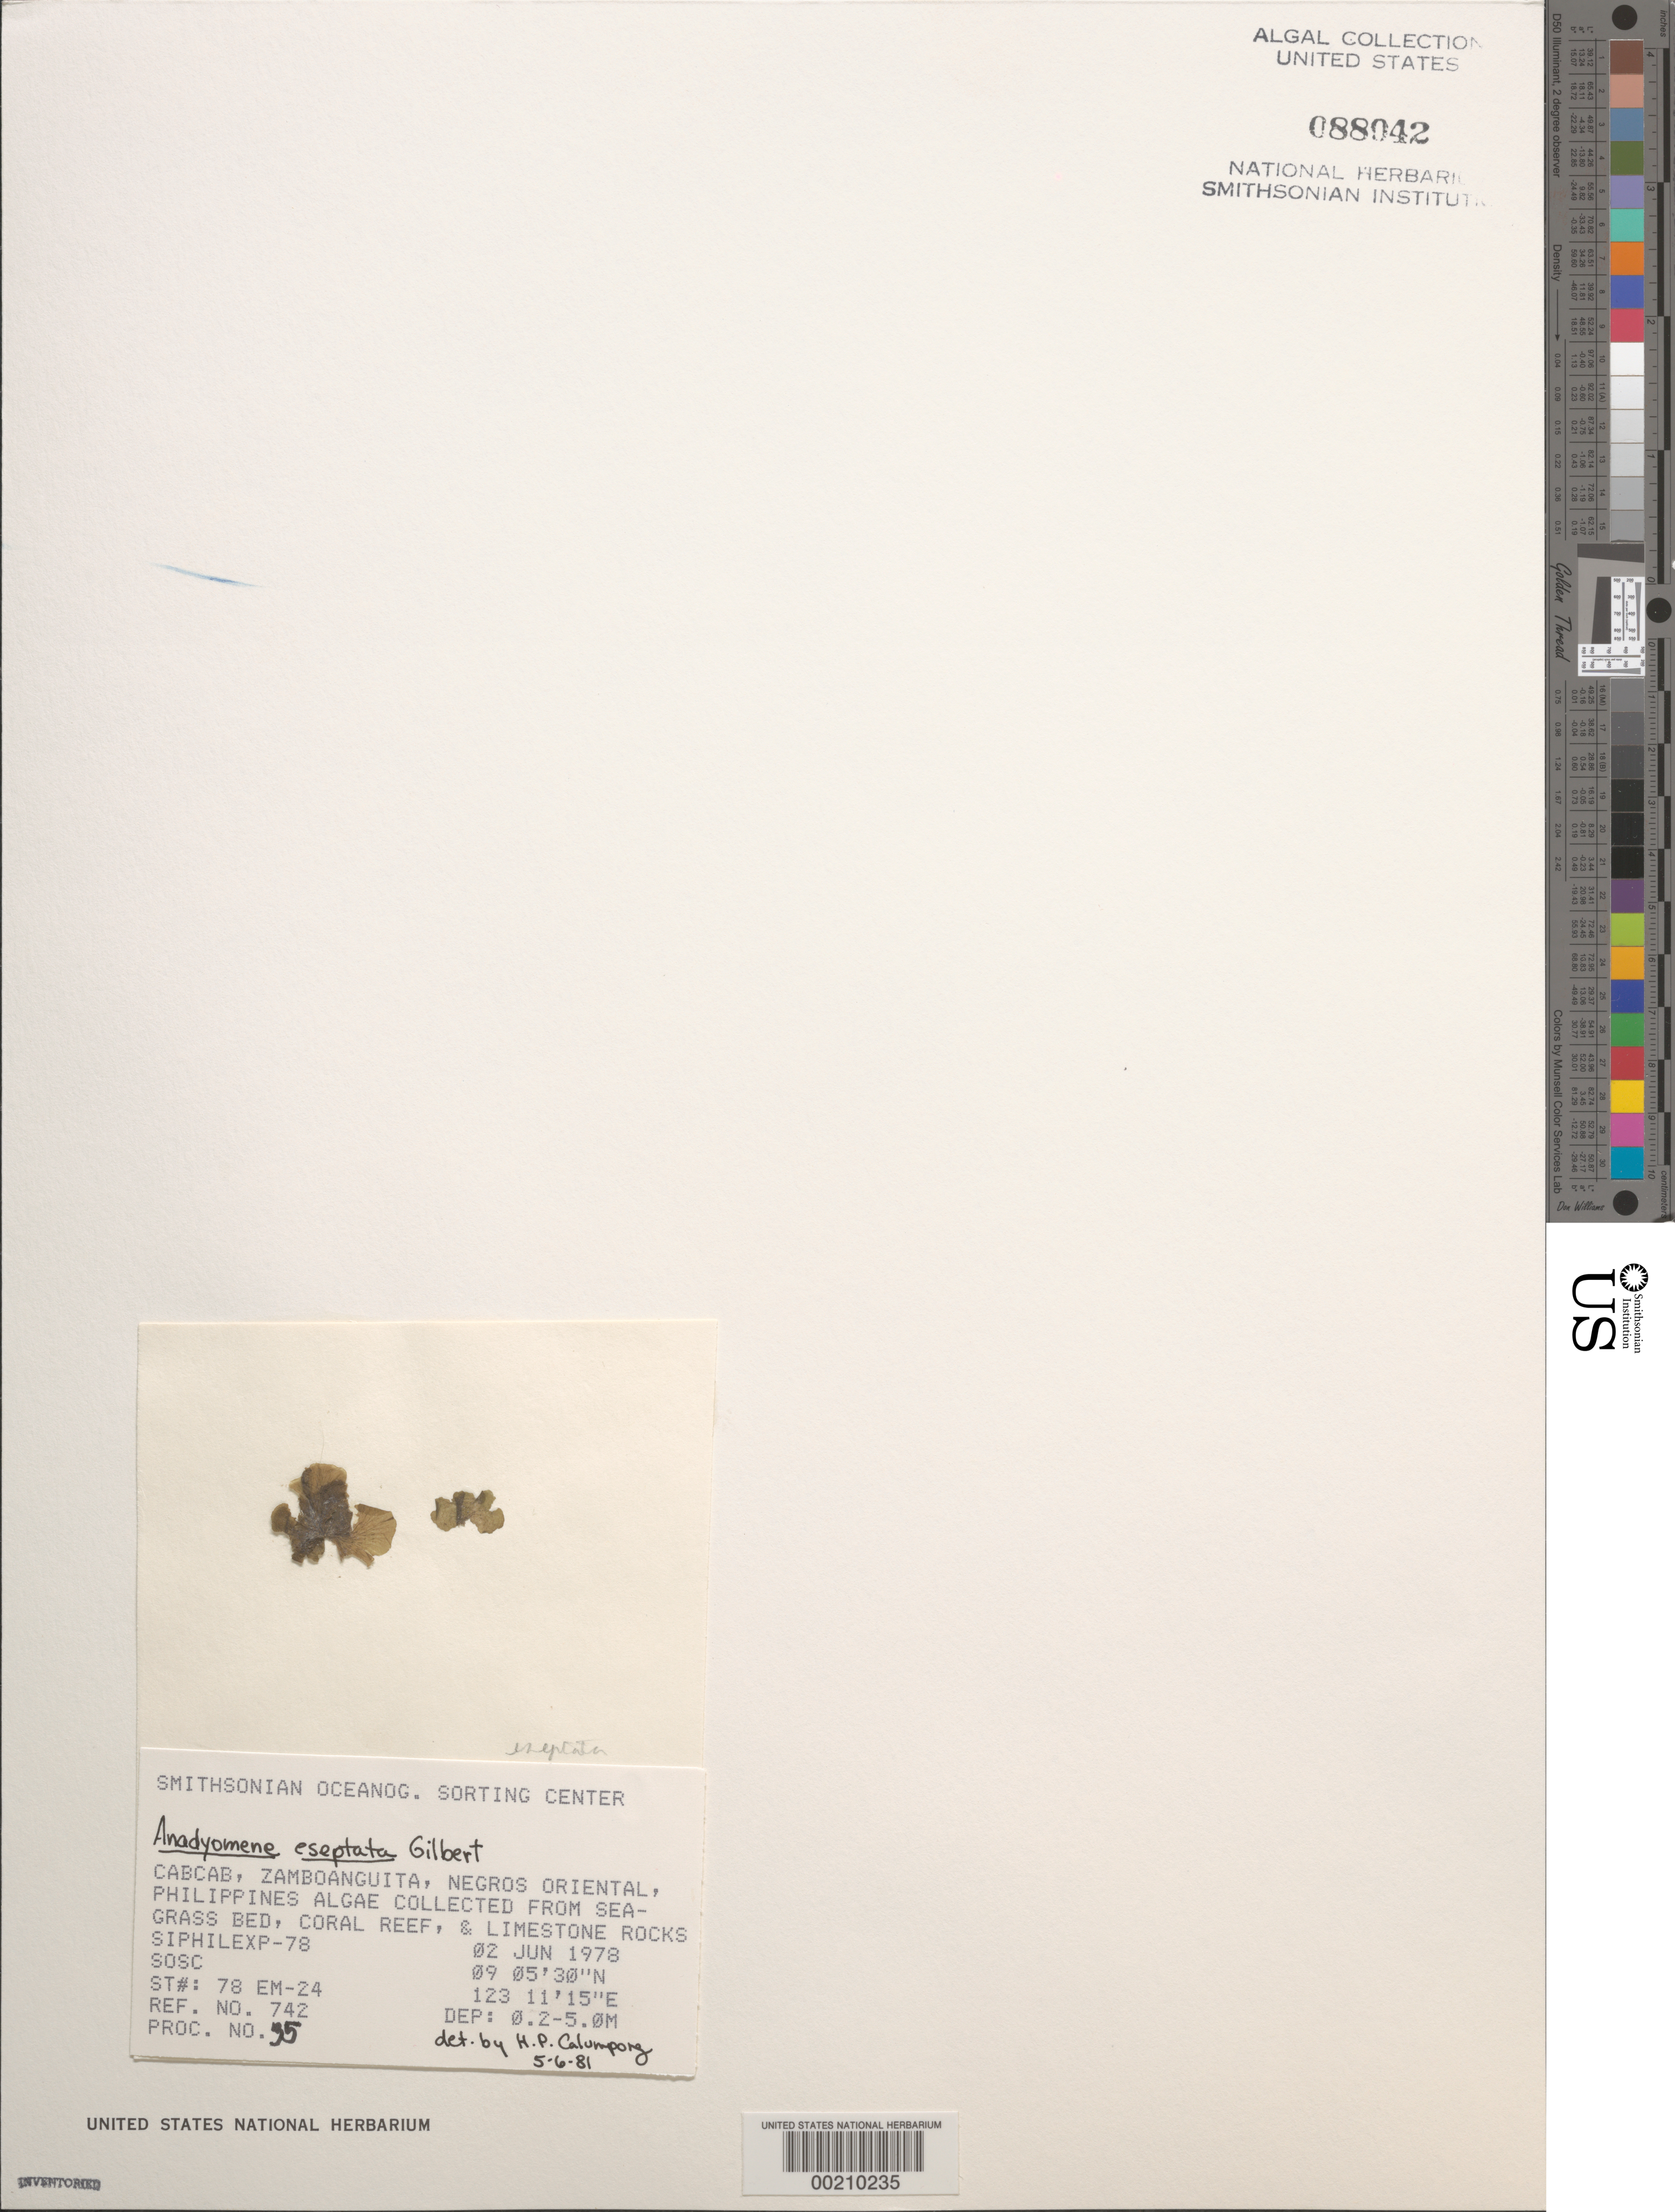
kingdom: Plantae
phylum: Chlorophyta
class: Ulvophyceae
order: Cladophorales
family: Anadyomenaceae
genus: Anadyomene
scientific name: Anadyomene eseptata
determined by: Calumpong, H. P.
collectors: SOSC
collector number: Station 78 Em-24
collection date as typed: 02 Jun 1978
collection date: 1978-06-02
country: Philippines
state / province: Central Visayas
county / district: Negros Oriental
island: Negros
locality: Cabcab, Zamboanguita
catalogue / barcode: US 88042